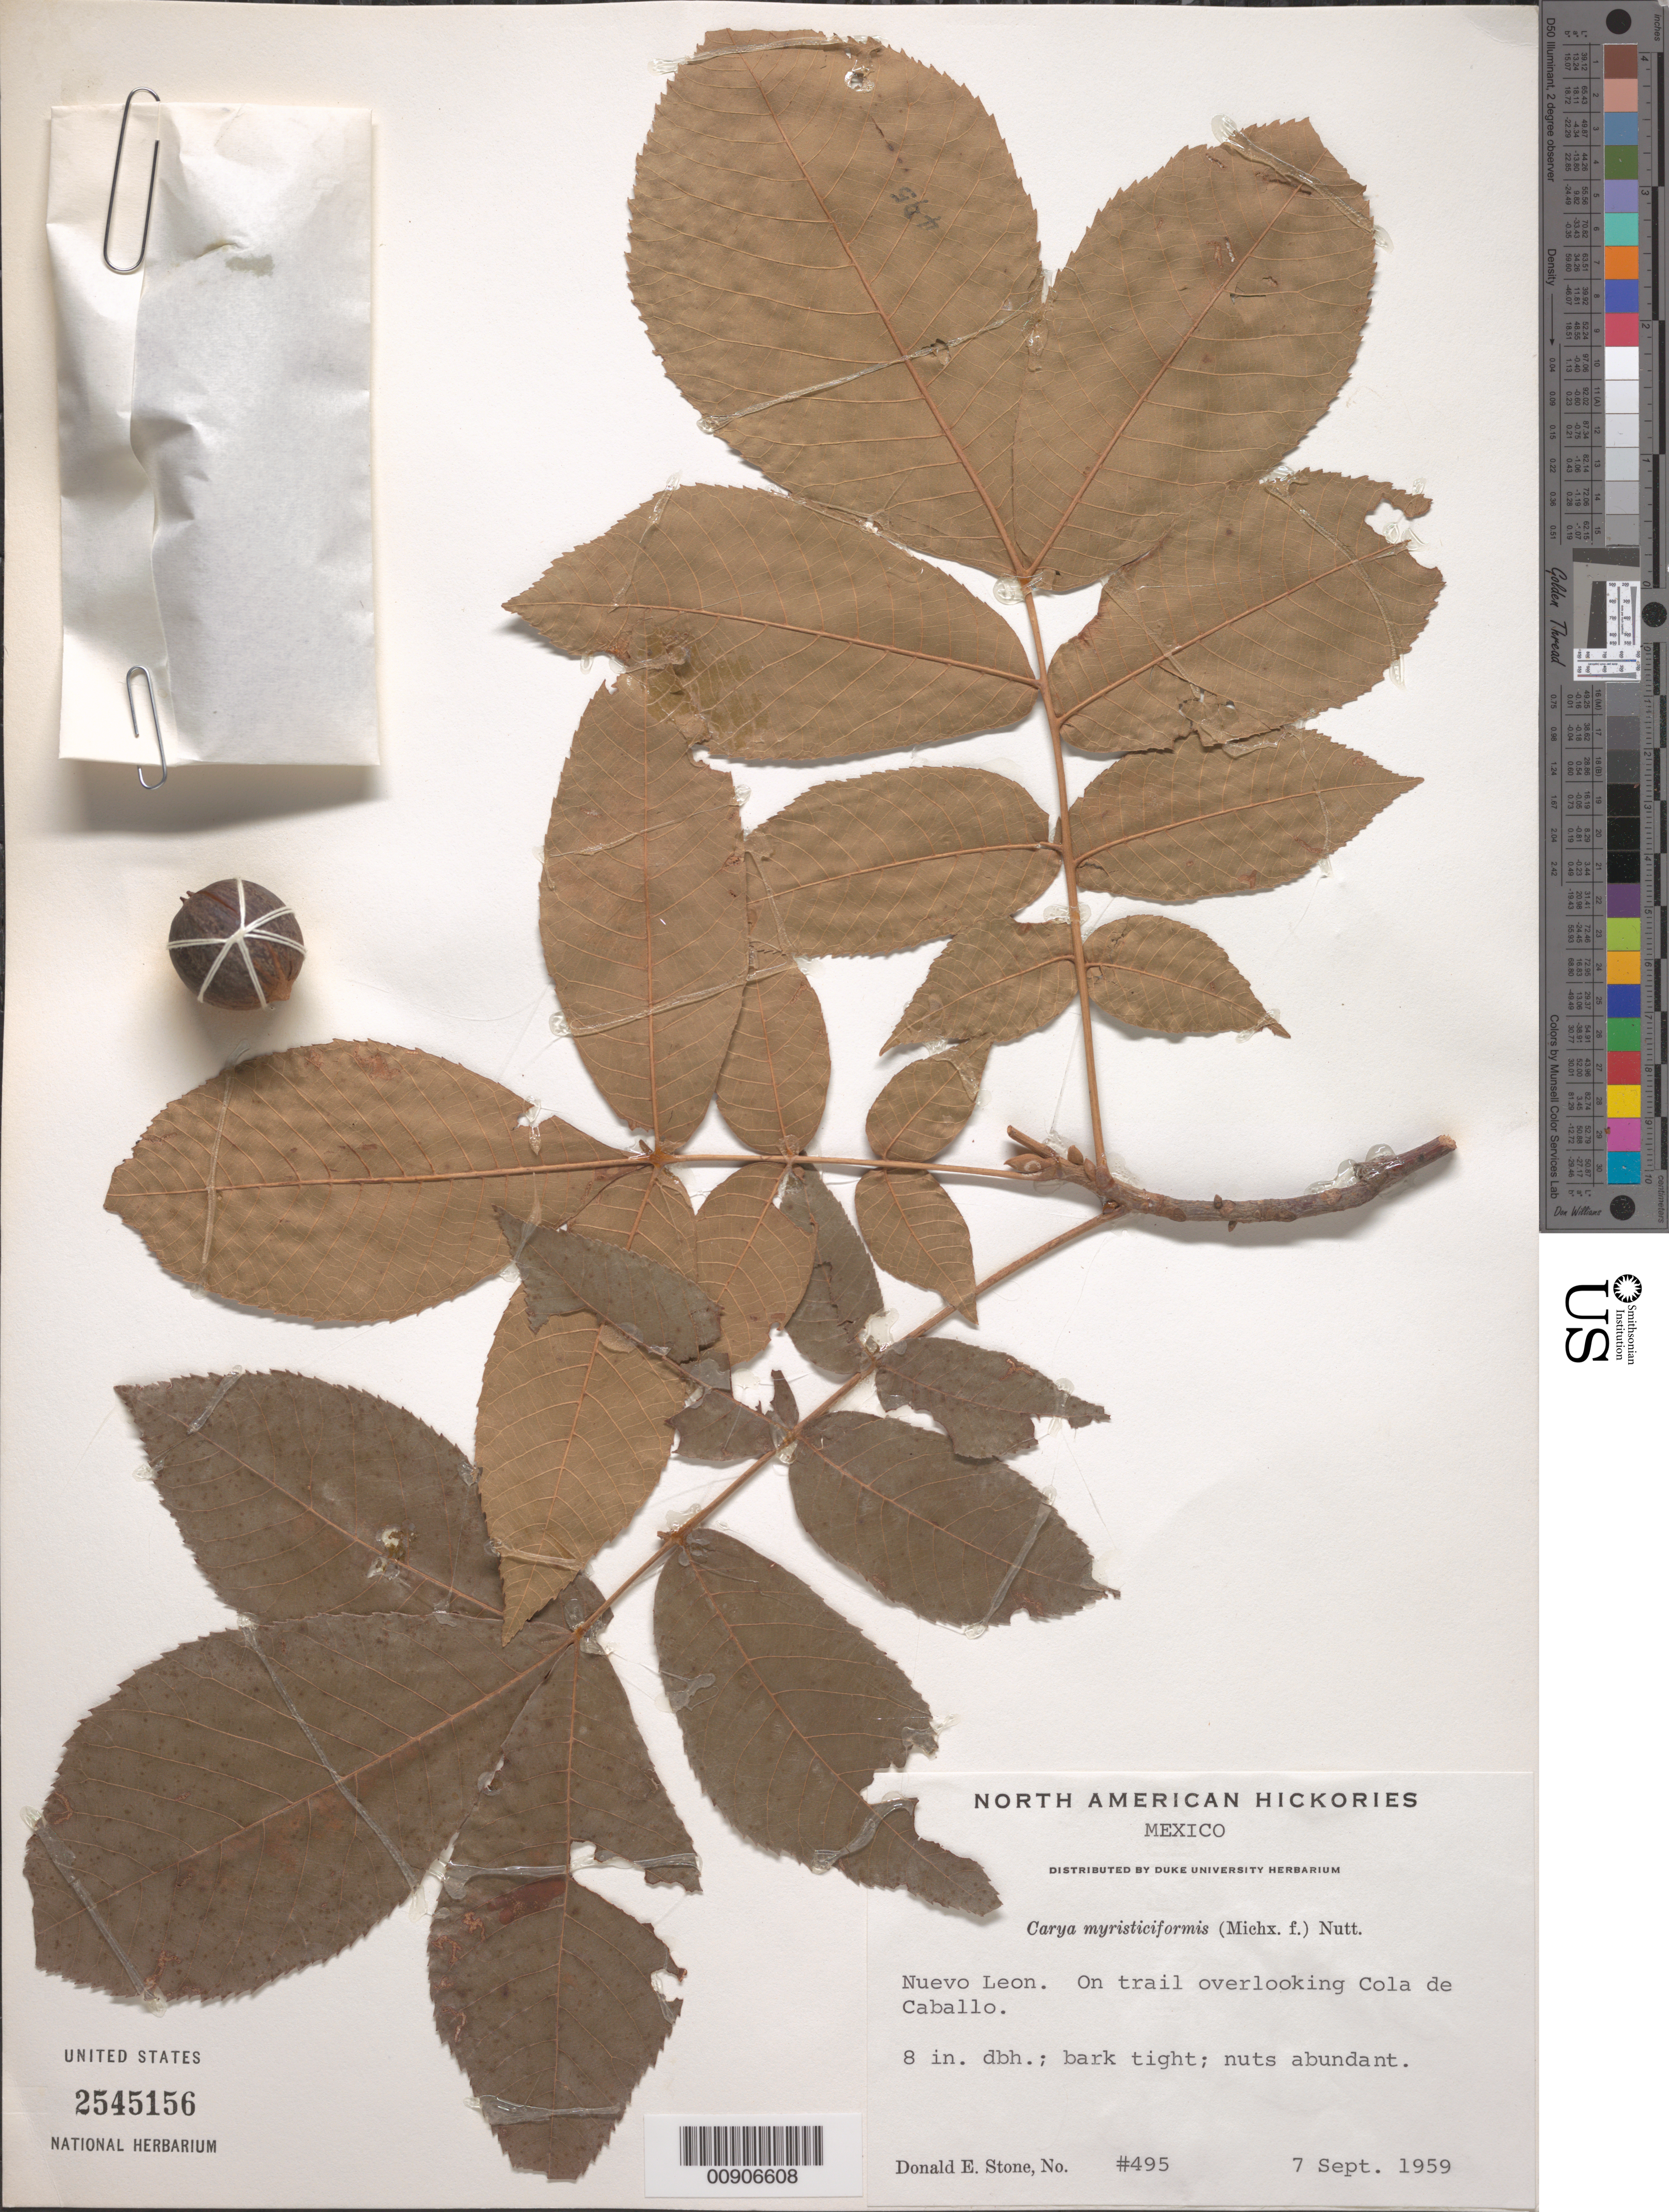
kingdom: Plantae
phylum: Tracheophyta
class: Magnoliopsida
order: Fagales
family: Juglandaceae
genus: Carya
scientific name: Carya myristiciformis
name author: (F. Michx.) Nutt.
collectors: D. E. Stone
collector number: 495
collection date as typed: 07 Sep 1959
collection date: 1959-09-07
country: Mexico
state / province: Nuevo León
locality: Nuevo León. On trail overlooking Cola de Caballo.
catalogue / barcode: US 2545156